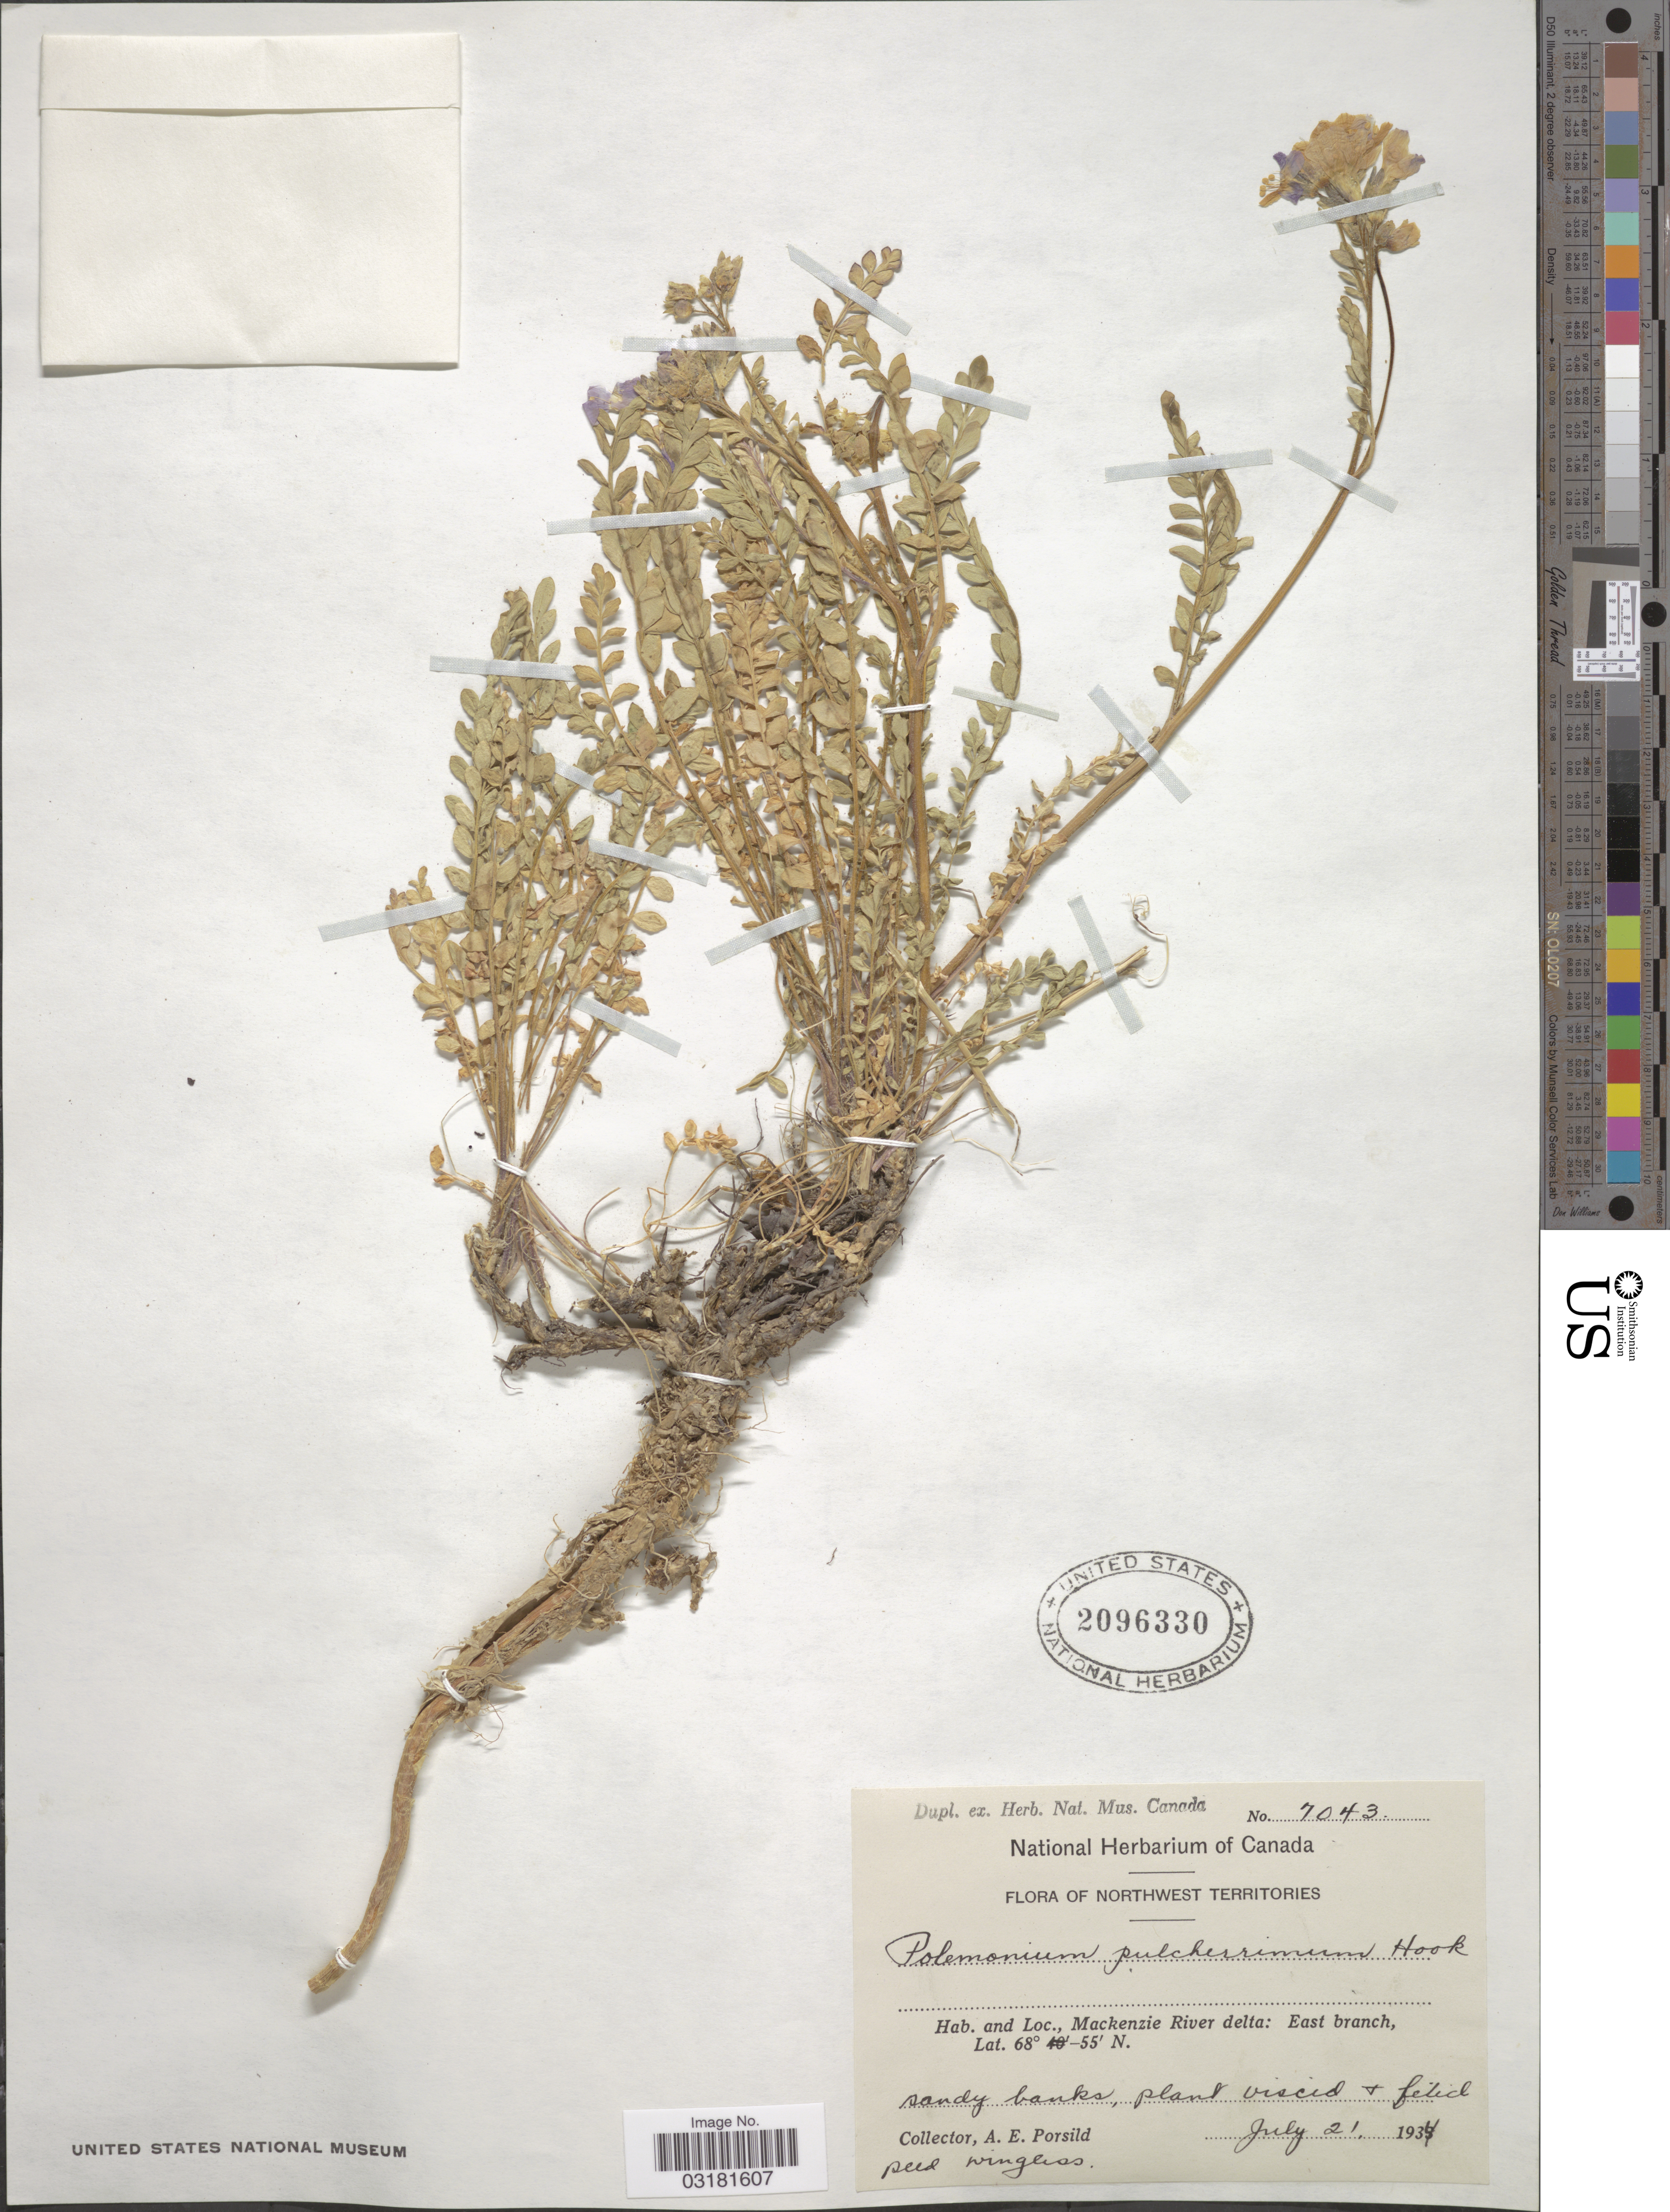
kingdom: Plantae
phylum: Tracheophyta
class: Magnoliopsida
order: Ericales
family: Polemoniaceae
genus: Polemonium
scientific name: Polemonium pulcherrimum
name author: Hook.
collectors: A. E. Porsild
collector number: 7043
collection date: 1934-07-21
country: Canada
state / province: Northwest Territories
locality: Mackenzie River delta: East branch.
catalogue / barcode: US 2096330